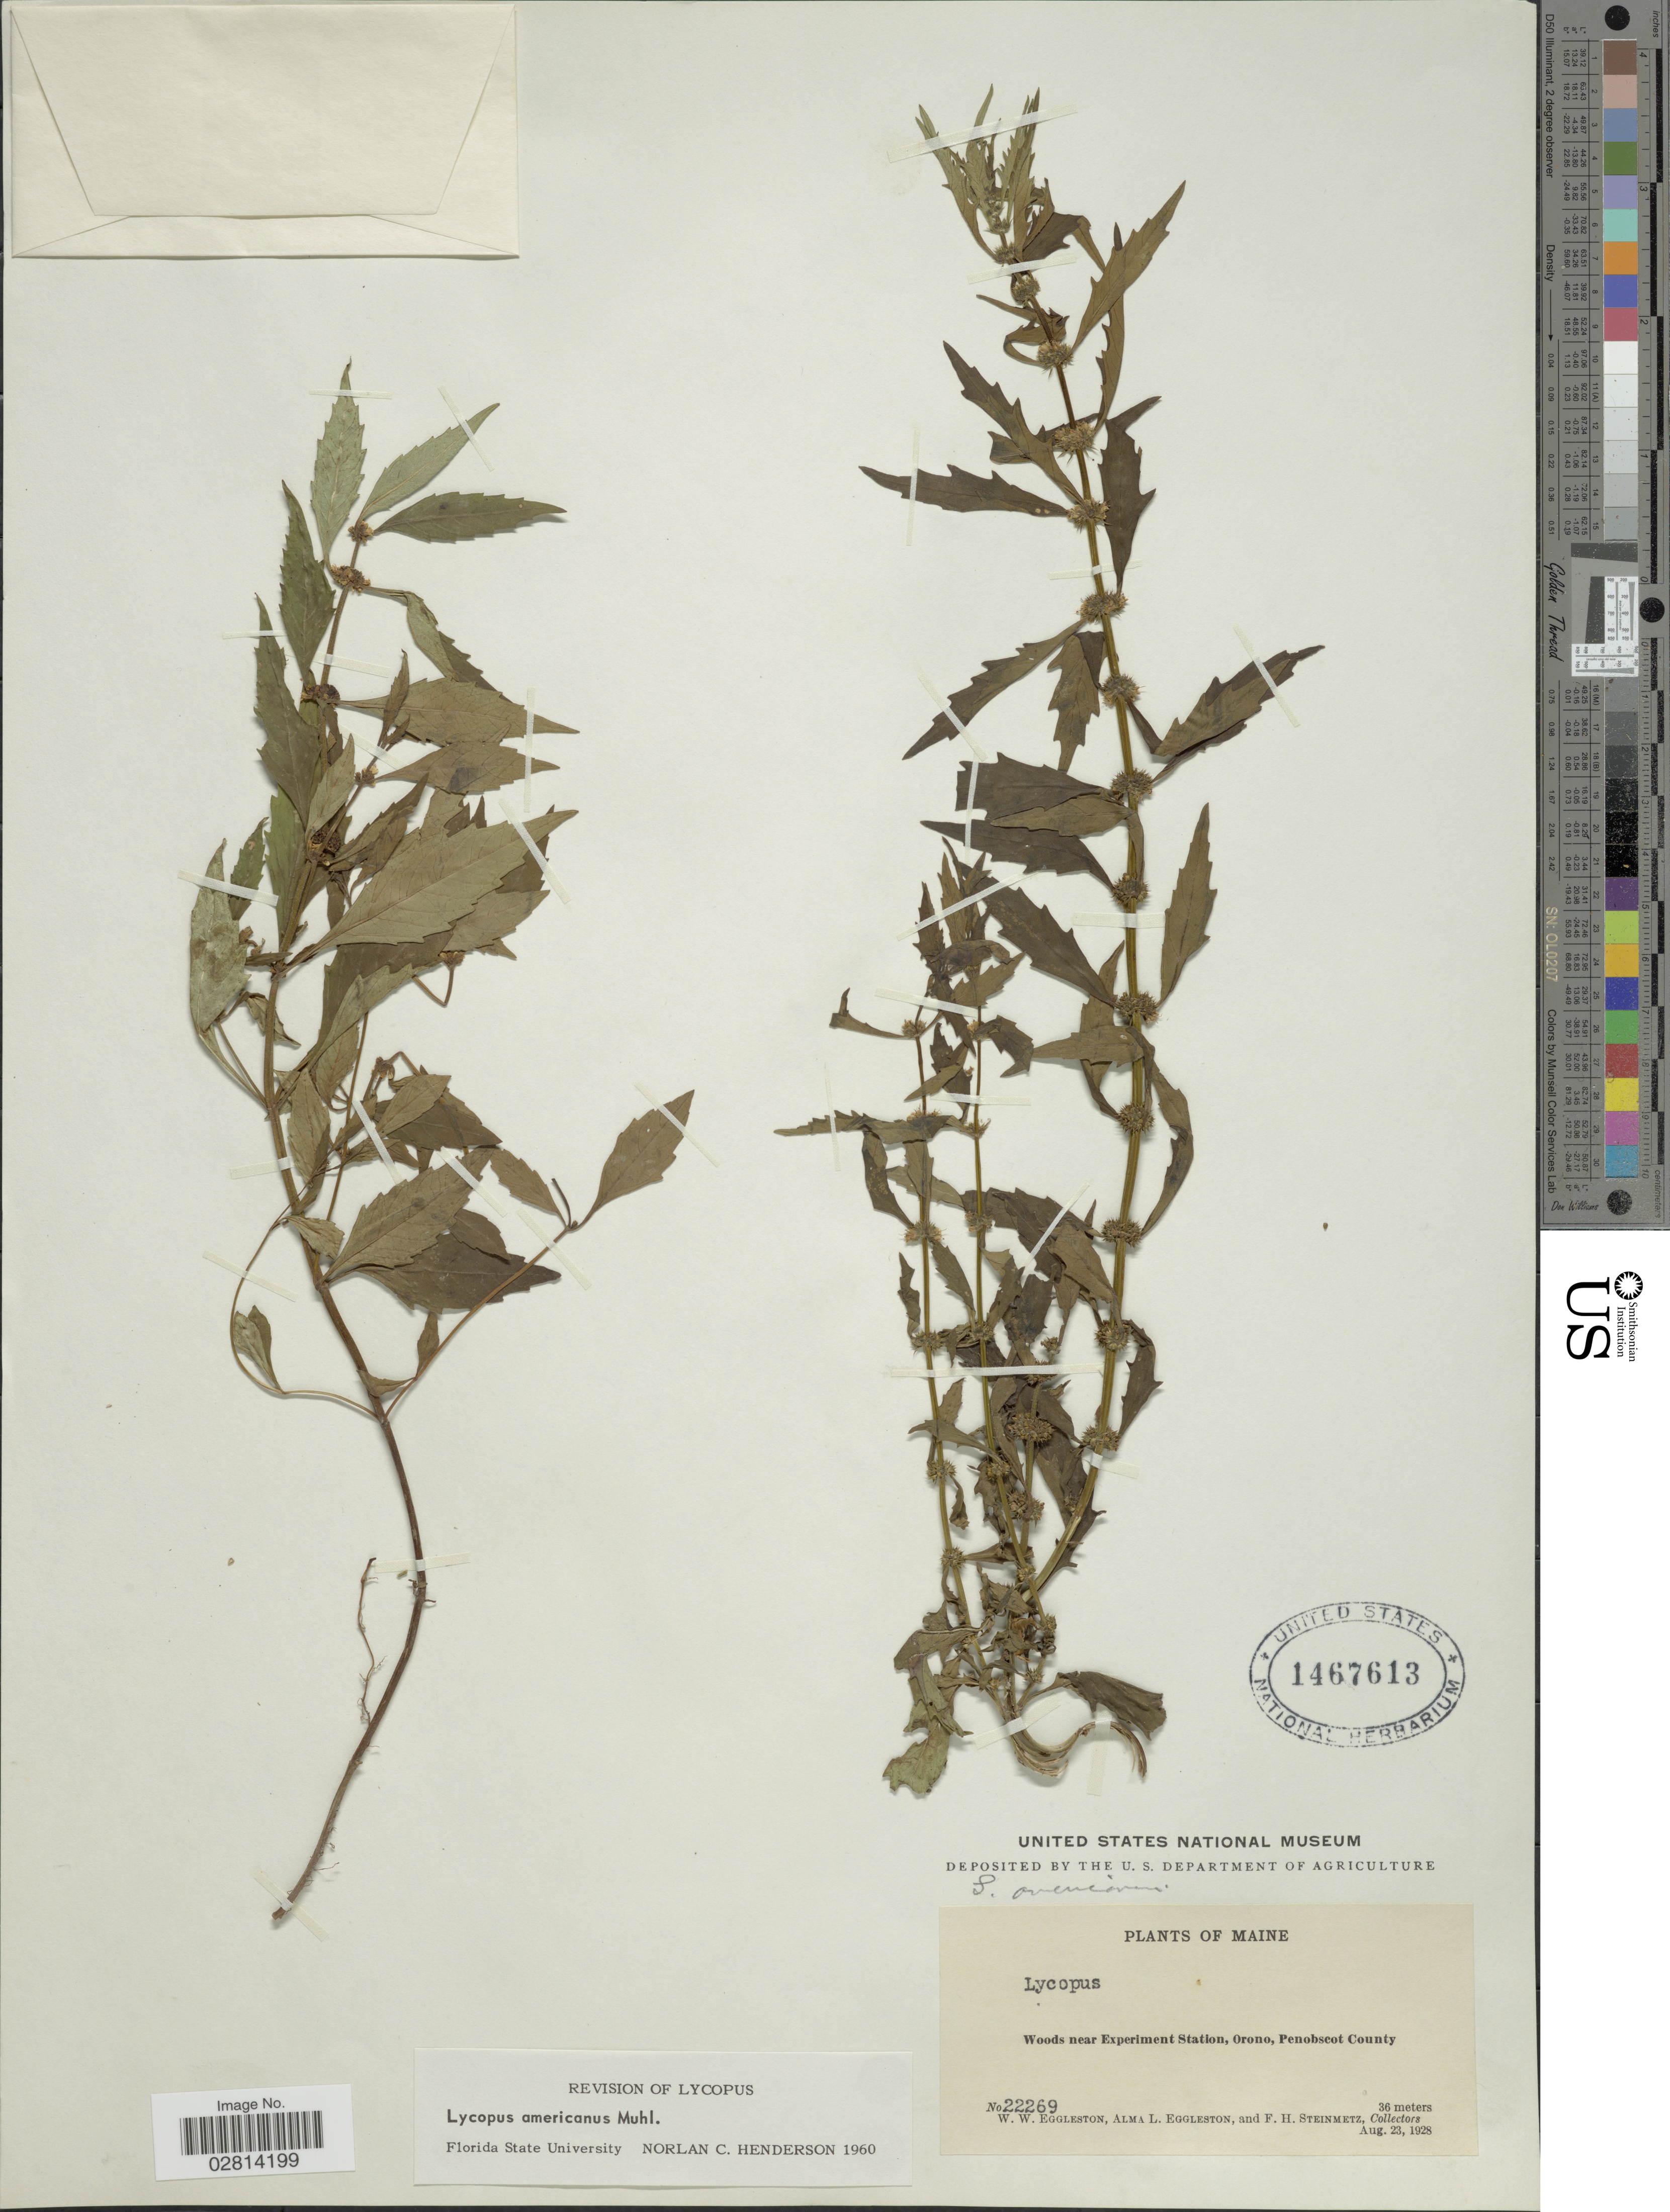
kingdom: Plantae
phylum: Tracheophyta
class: Magnoliopsida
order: Lamiales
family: Lamiaceae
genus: Lycopus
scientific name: Lycopus americanus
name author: Muhl. ex W.P.C. Barton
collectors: W. W. Eggleston, A. Eggleston & F. H. Steinmetz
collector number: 22269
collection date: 1928-08-23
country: United States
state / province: Maine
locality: Woods near Experiment Station, Orono, Penobscot County.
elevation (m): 36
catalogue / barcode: US 1467613